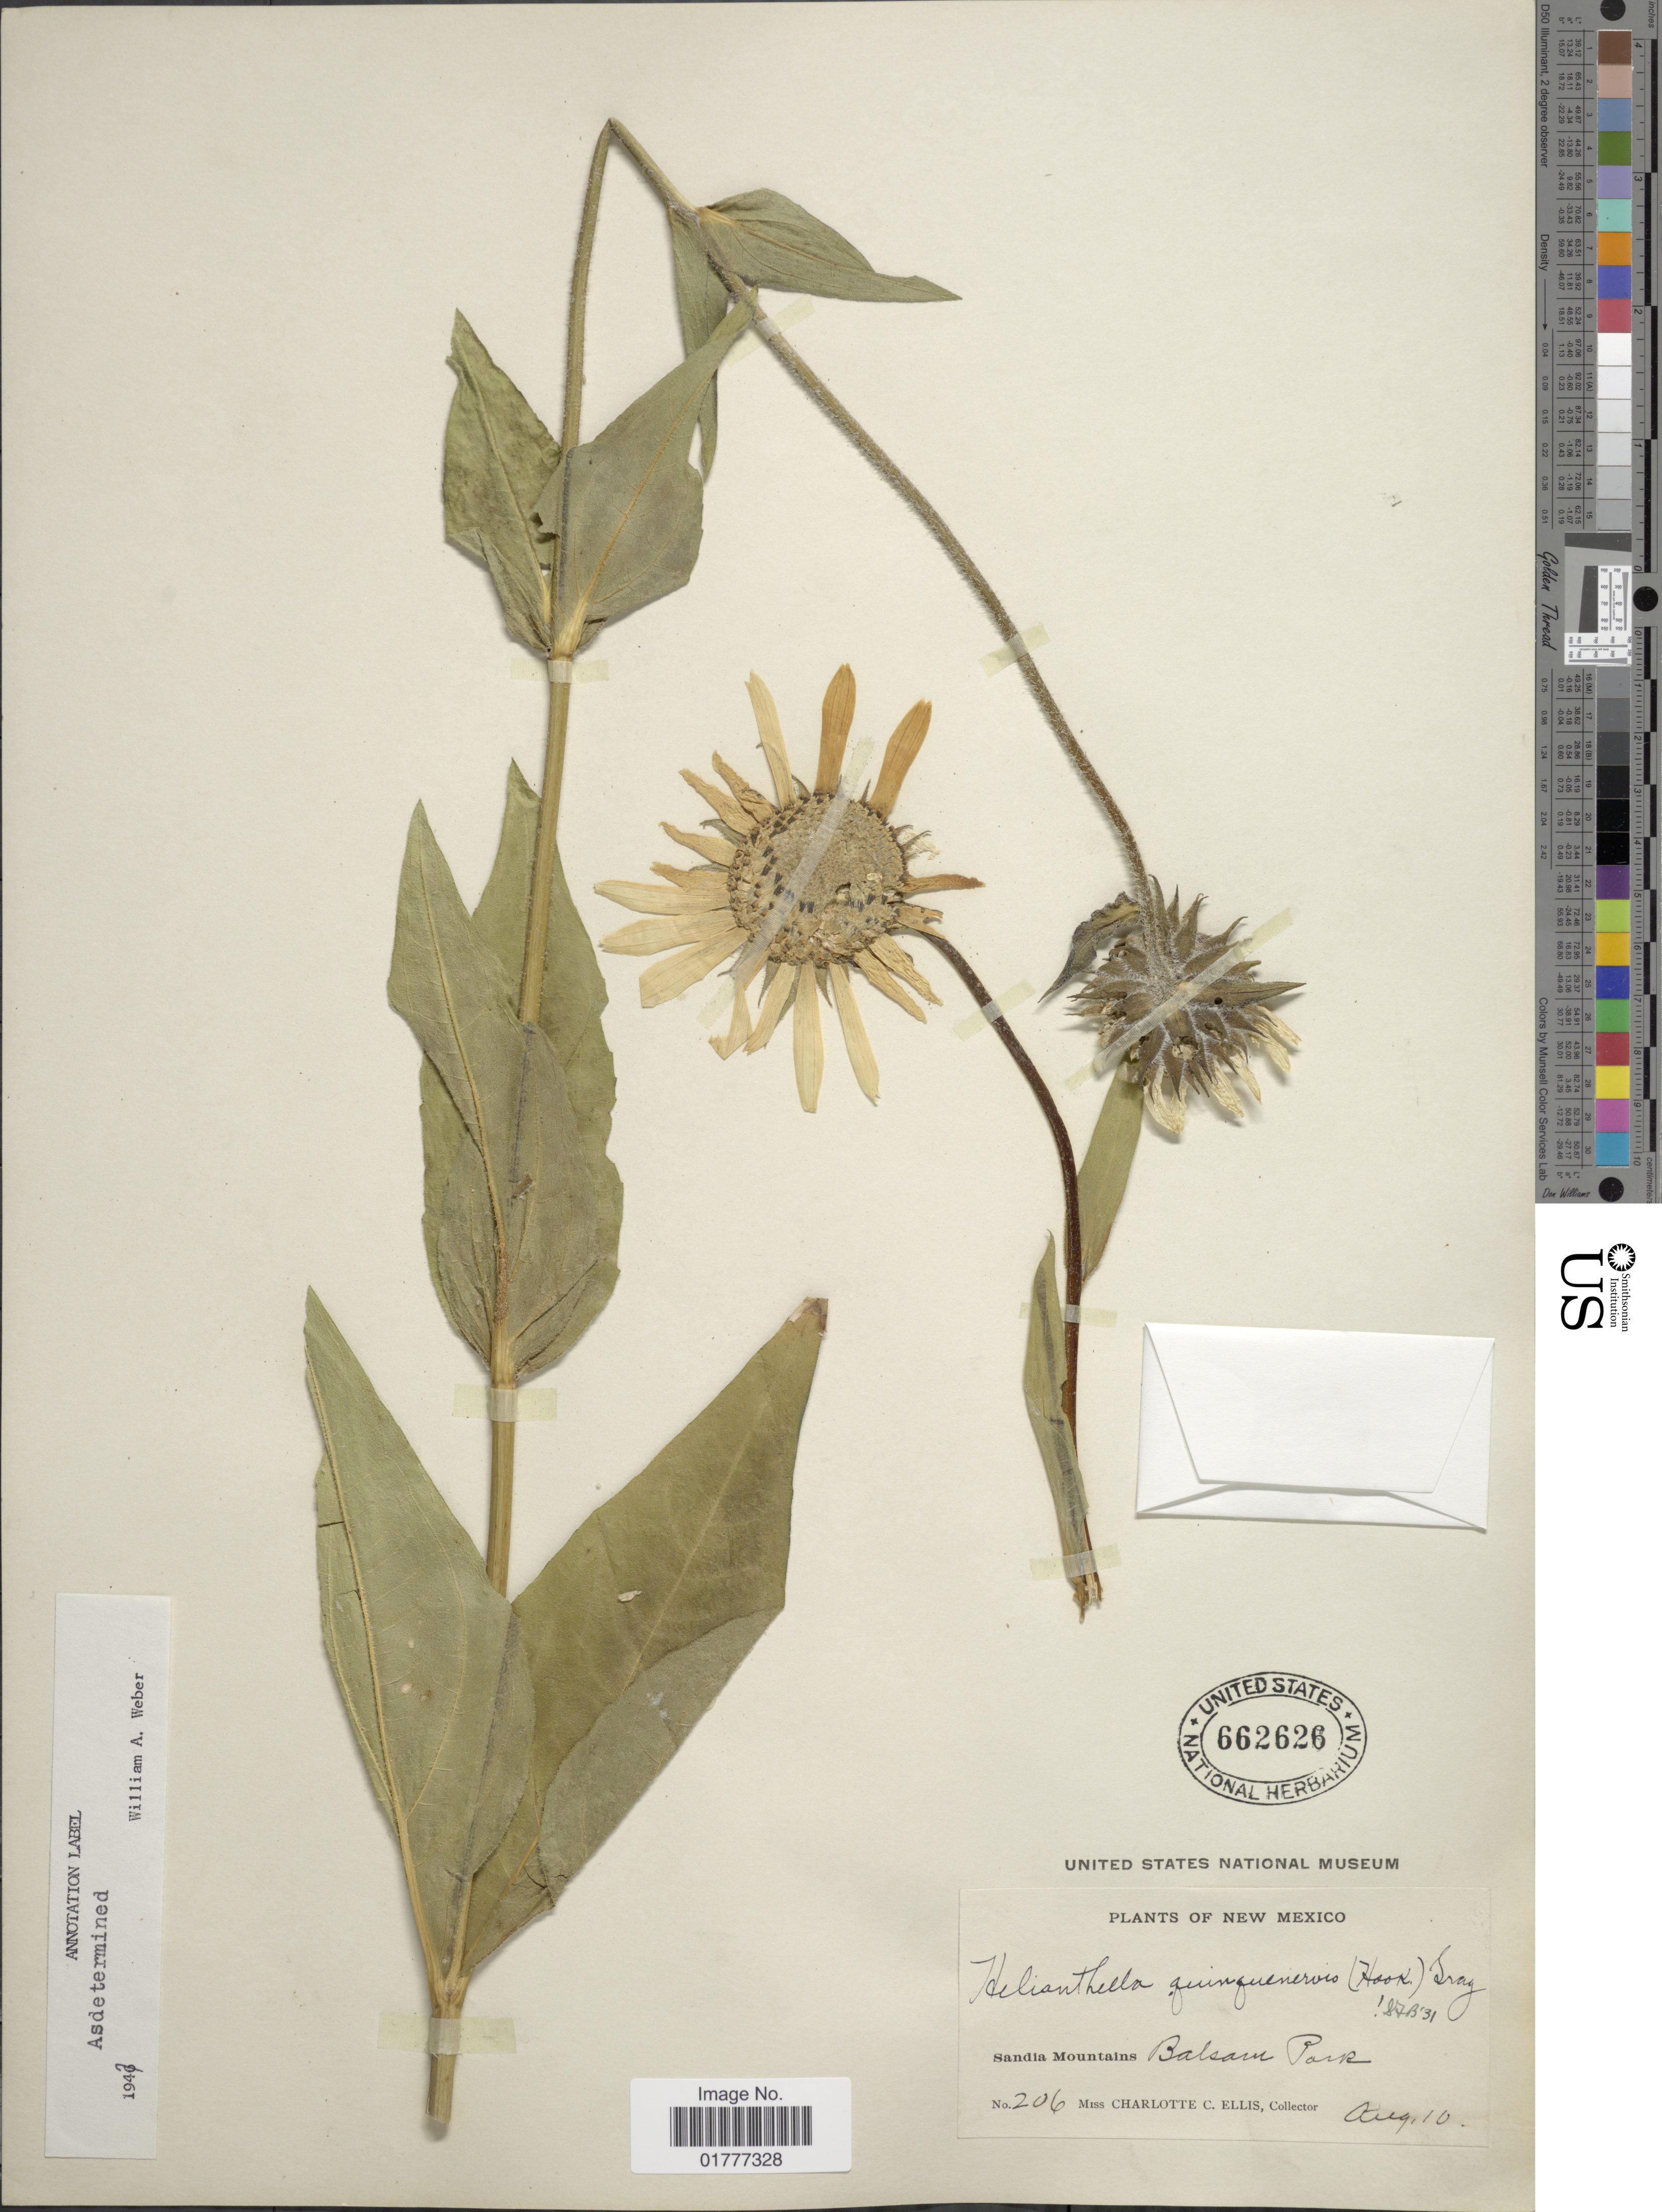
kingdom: Plantae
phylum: Tracheophyta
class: Magnoliopsida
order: Asterales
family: Asteraceae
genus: Helianthella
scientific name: Helianthella quinquenervis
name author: (Hook.) A. Gray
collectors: C. C. Ellis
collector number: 206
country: United States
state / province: New Mexico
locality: Balsam Park, Sandia Mountains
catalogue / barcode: US 662626